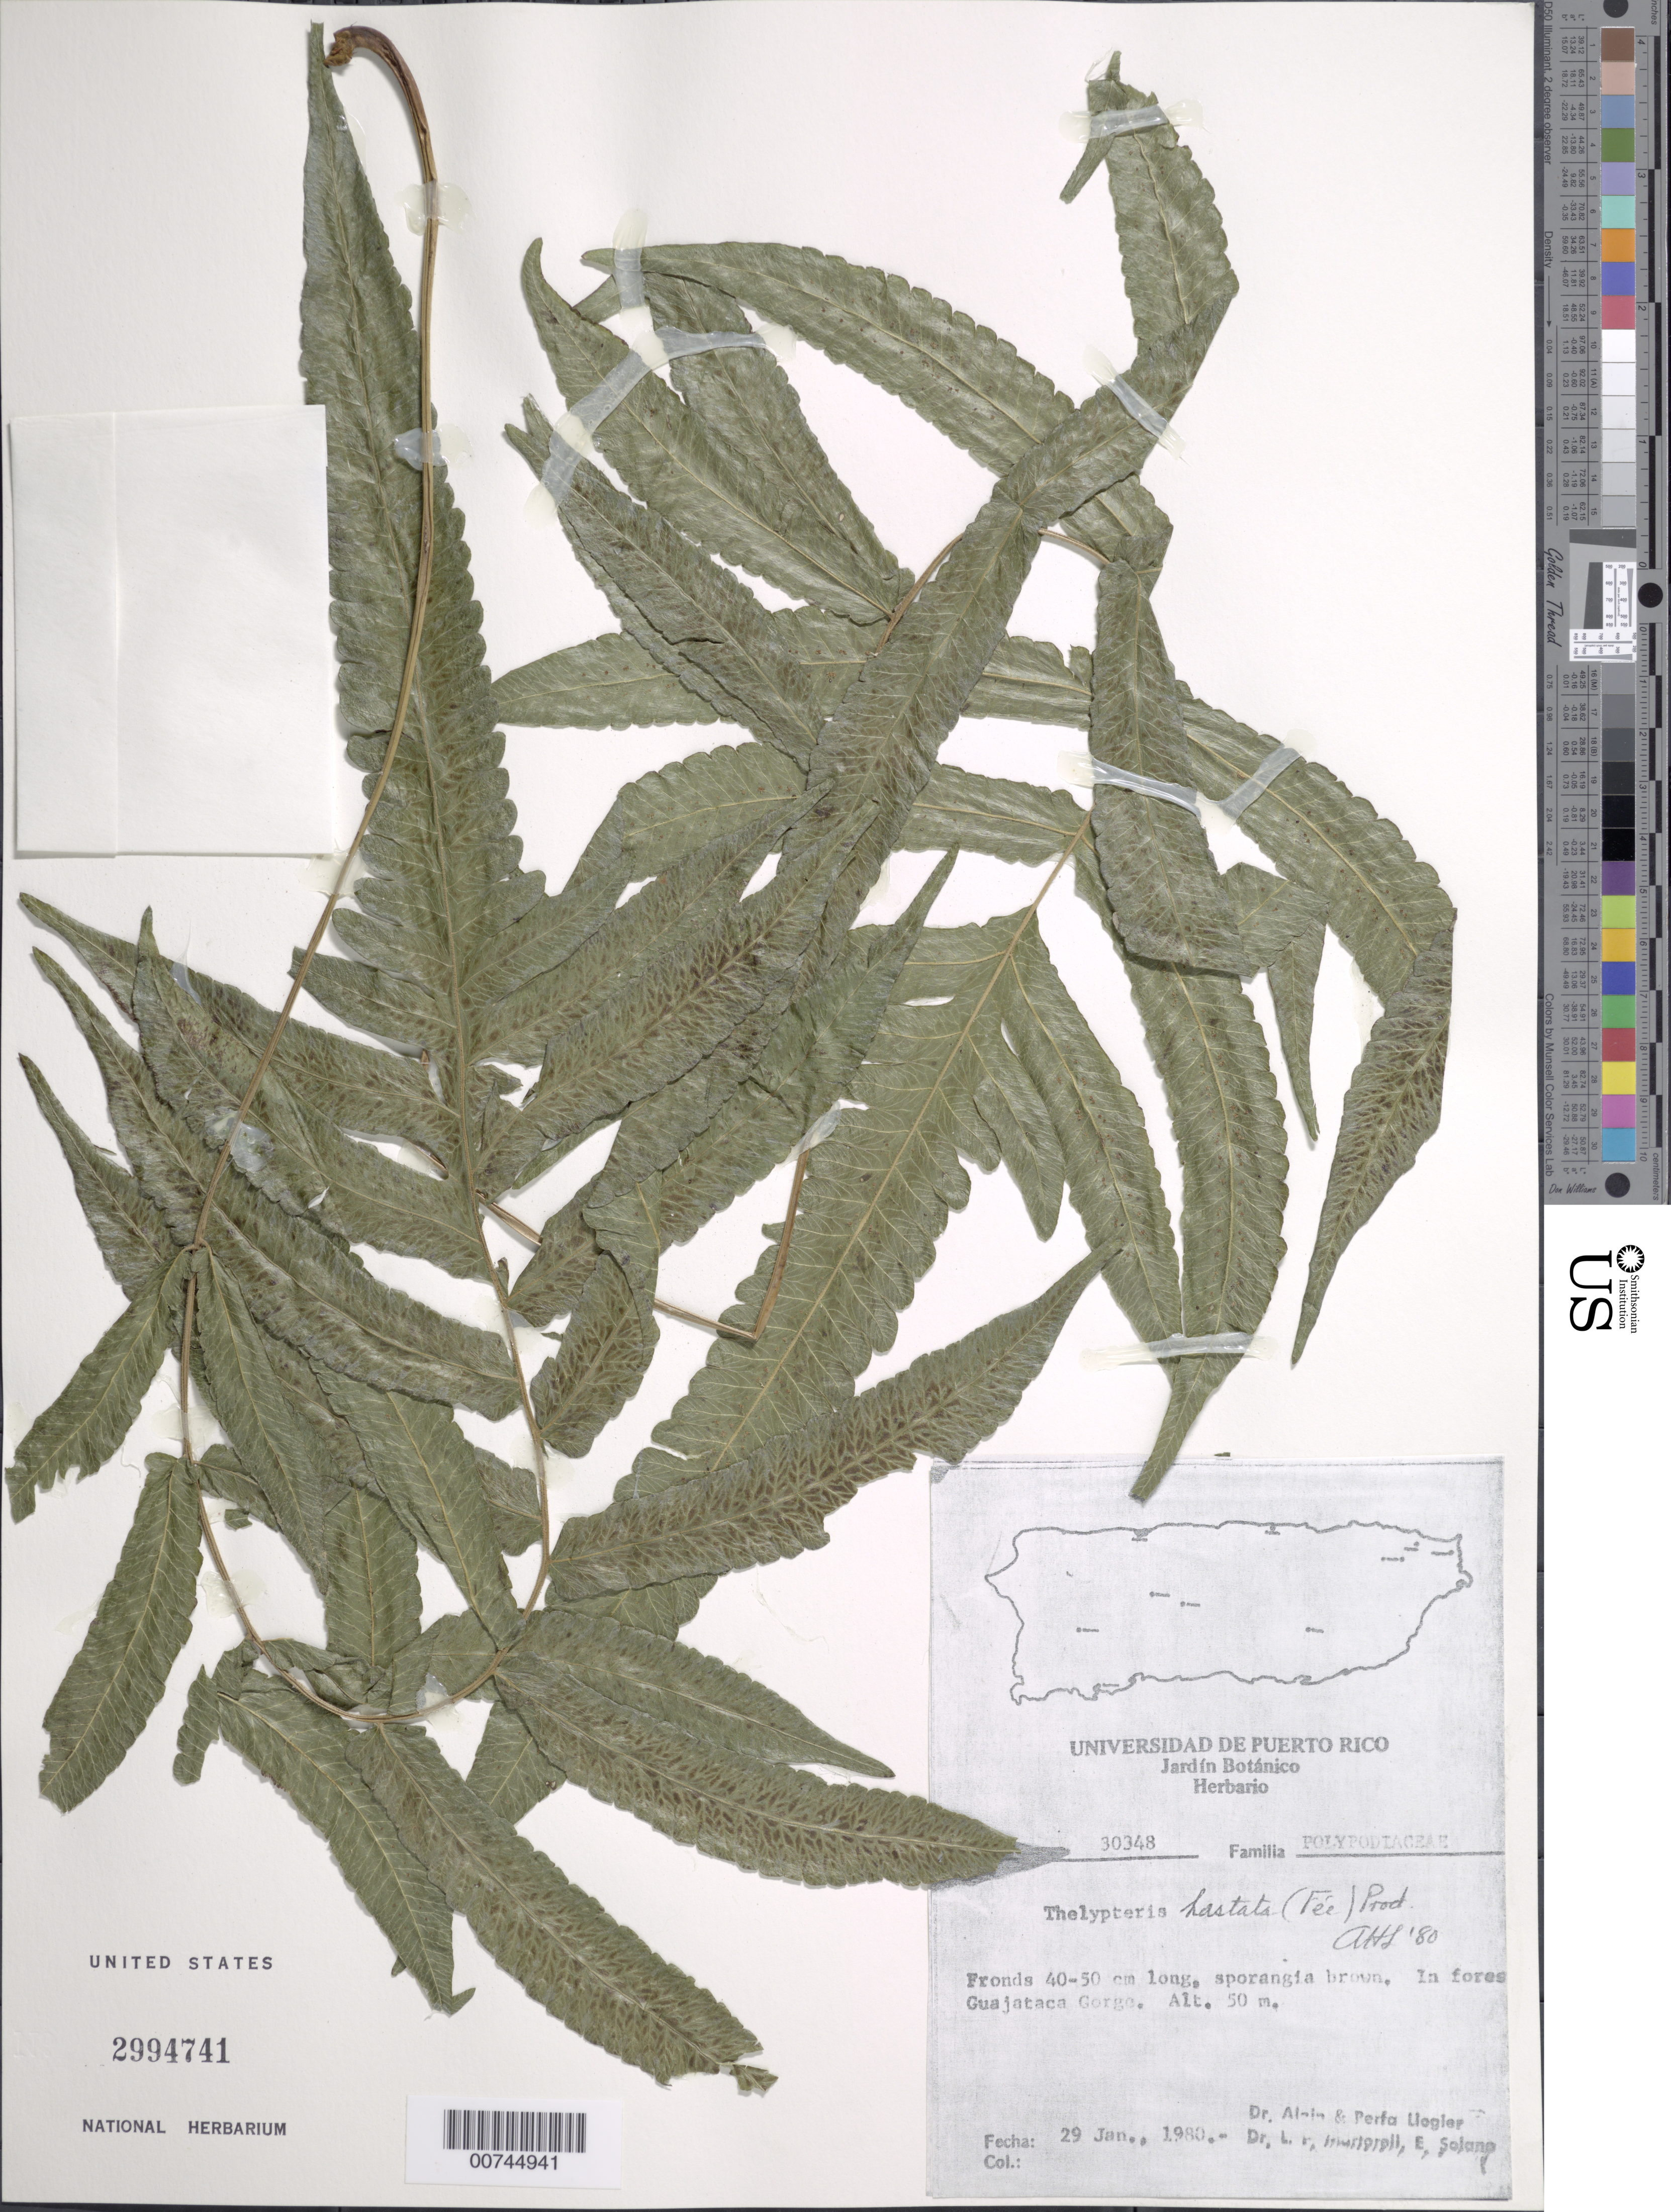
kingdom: Plantae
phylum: Tracheophyta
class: Polypodiopsida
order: Polypodiales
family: Thelypteridaceae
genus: Goniopteris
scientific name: Goniopteris hastata (Fée) comb. nov., ined 2015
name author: (Fée)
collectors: A. H. Liogier, M. P. Liogier, L. Martorell & E. Solano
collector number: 30348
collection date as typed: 29 Jan 1980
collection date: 1980-01-29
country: Puerto Rico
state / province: Quebradillas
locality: In forest Guajataca Gorge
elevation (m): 50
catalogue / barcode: US 2994741